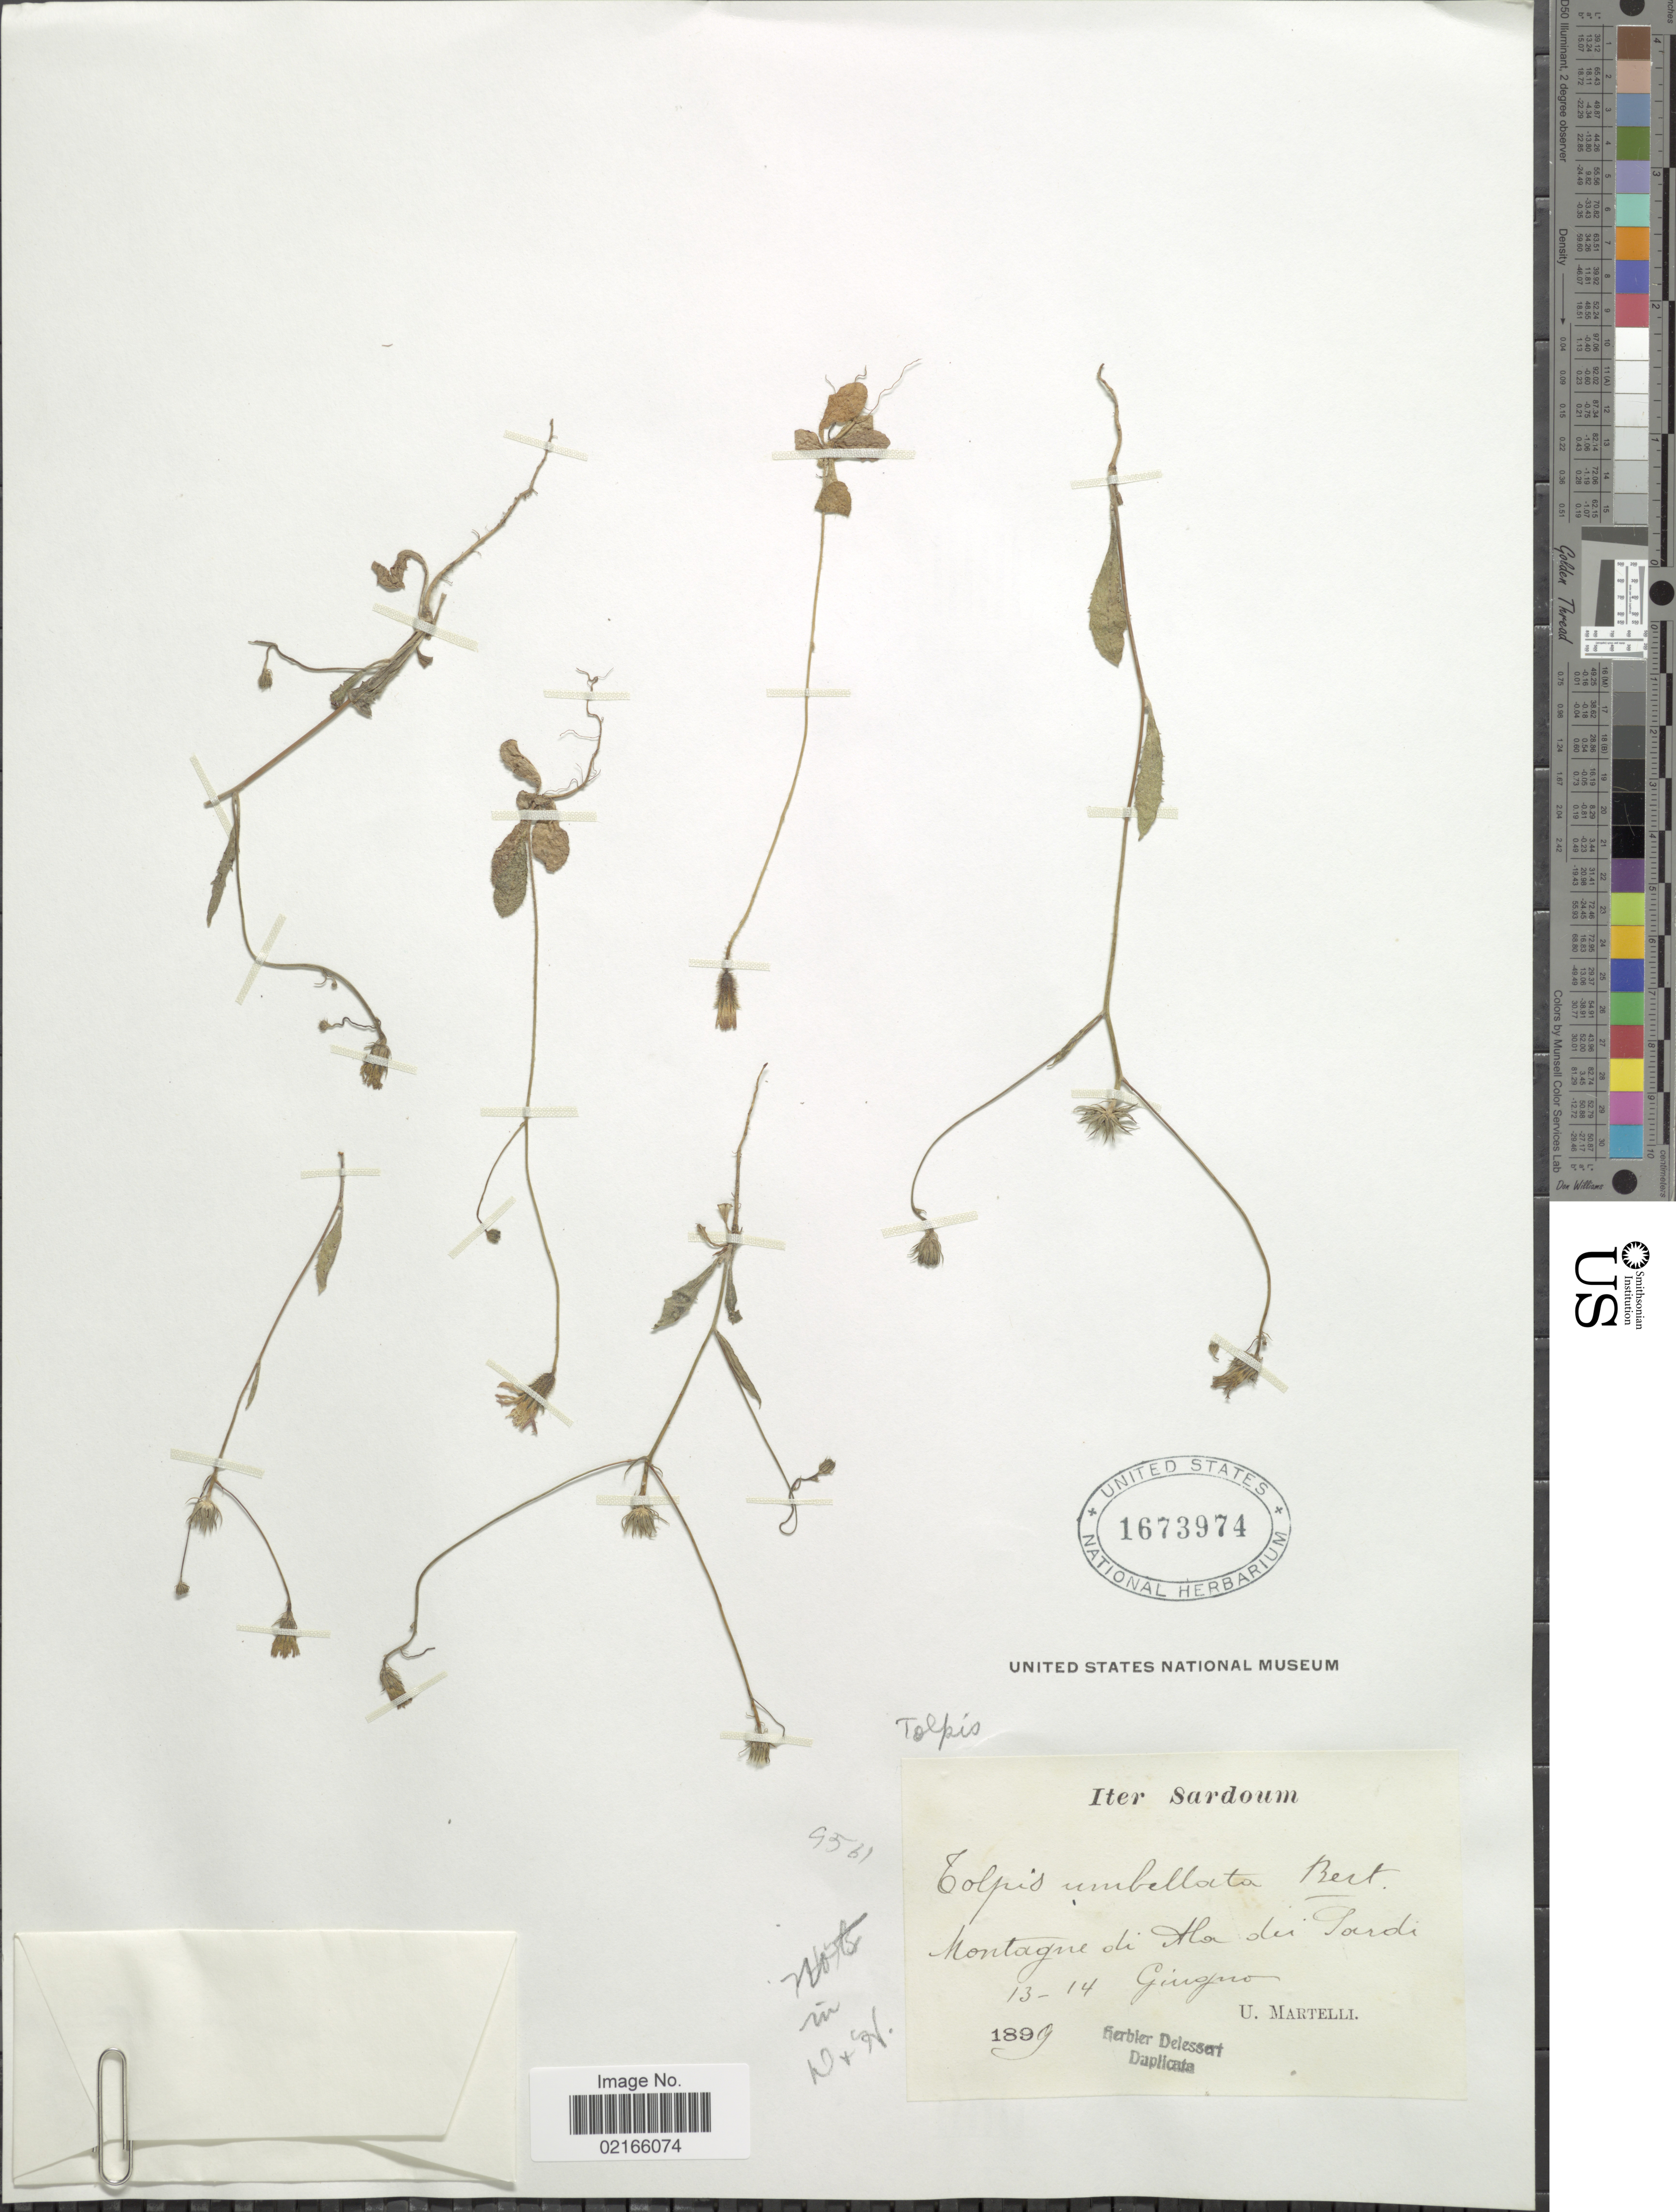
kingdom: Plantae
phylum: Tracheophyta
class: Magnoliopsida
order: Asterales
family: Asteraceae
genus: Tolpis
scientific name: Tolpis barbata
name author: (L.) Gaertn.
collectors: U. Martelli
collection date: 1899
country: Italy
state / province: Sardegna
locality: Sardoum, Montagne di Ha des Sardi, Gingno [interpreted]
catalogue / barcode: US 1673974